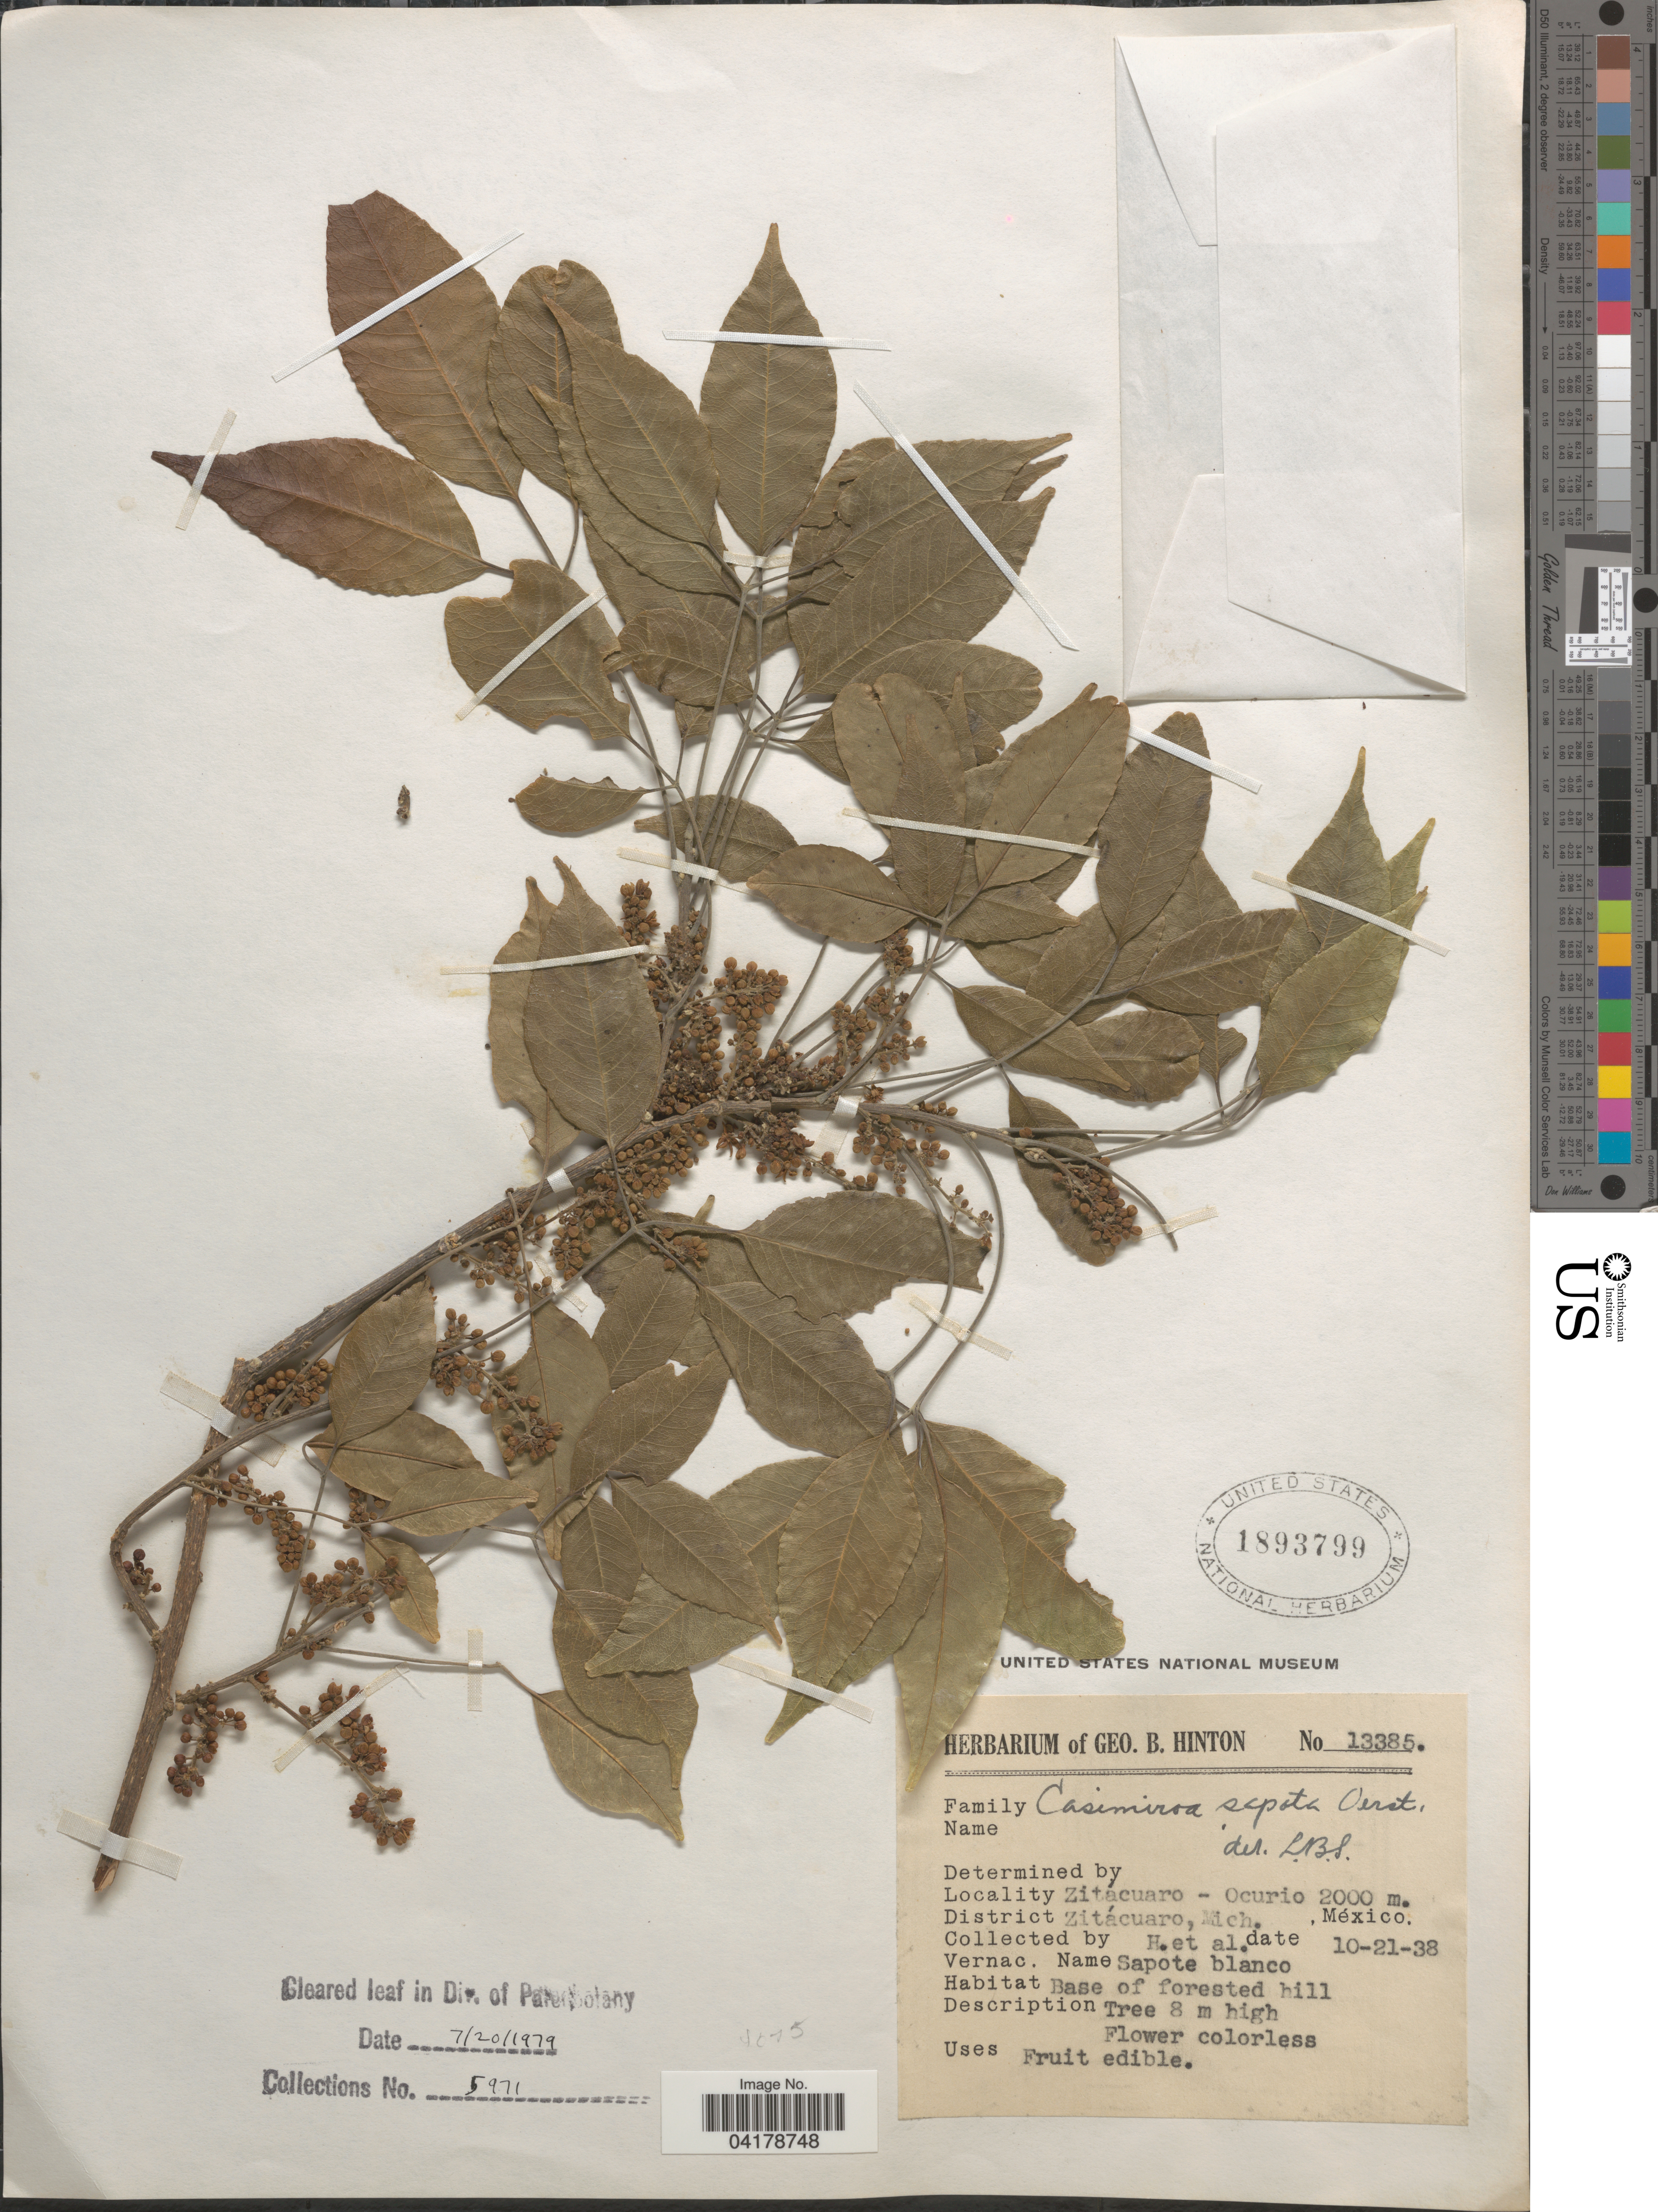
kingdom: Plantae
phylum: Tracheophyta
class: Magnoliopsida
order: Sapindales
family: Rutaceae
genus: Casimiroa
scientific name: Casimiroa sapota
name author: Oerst.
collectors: G. B. Hinton & et al.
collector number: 13385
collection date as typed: Transcribed d/m/y: 21/10/38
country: Mexico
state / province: Michoacán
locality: Zitácuaro - Ocurio. District Zitácuaro.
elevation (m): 2000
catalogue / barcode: US 1893799